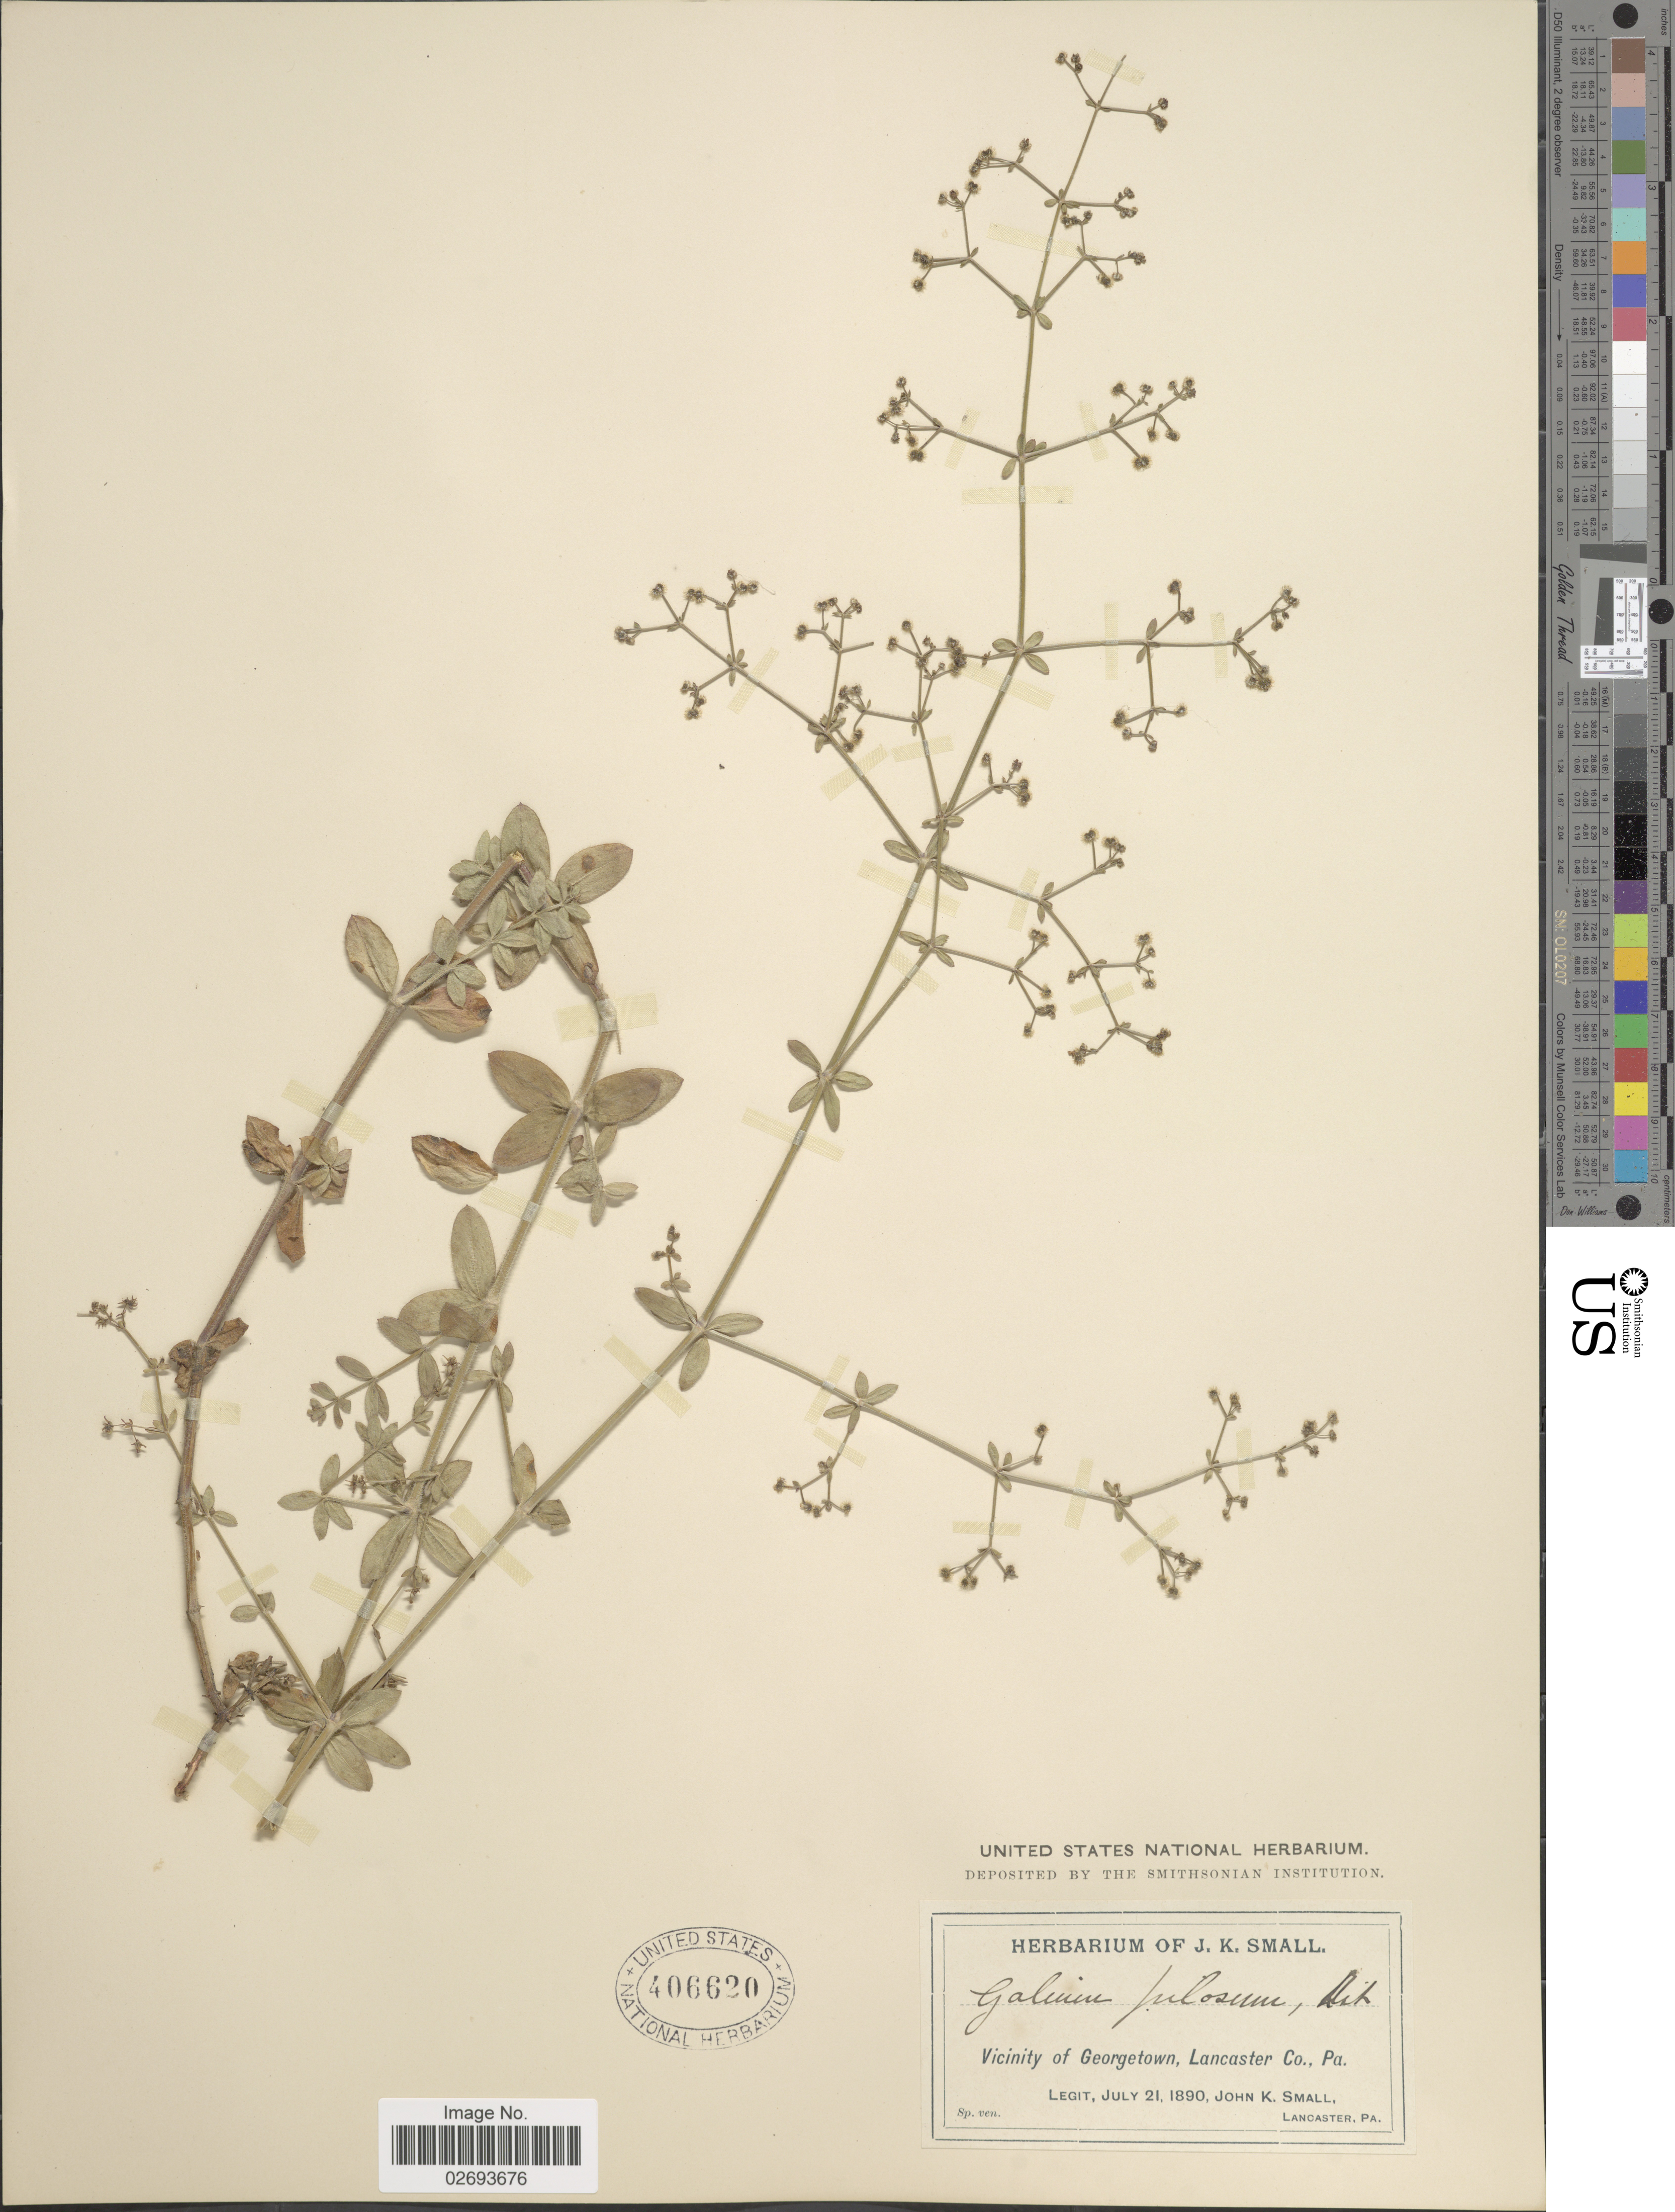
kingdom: Plantae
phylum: Tracheophyta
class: Magnoliopsida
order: Gentianales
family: Rubiaceae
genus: Galium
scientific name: Galium pilosum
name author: Aiton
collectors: J. K. Small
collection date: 1890-07-21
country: United States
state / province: Pennsylvania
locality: Vicinity of Georgetown, Lancaster Co.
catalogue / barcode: US 406620